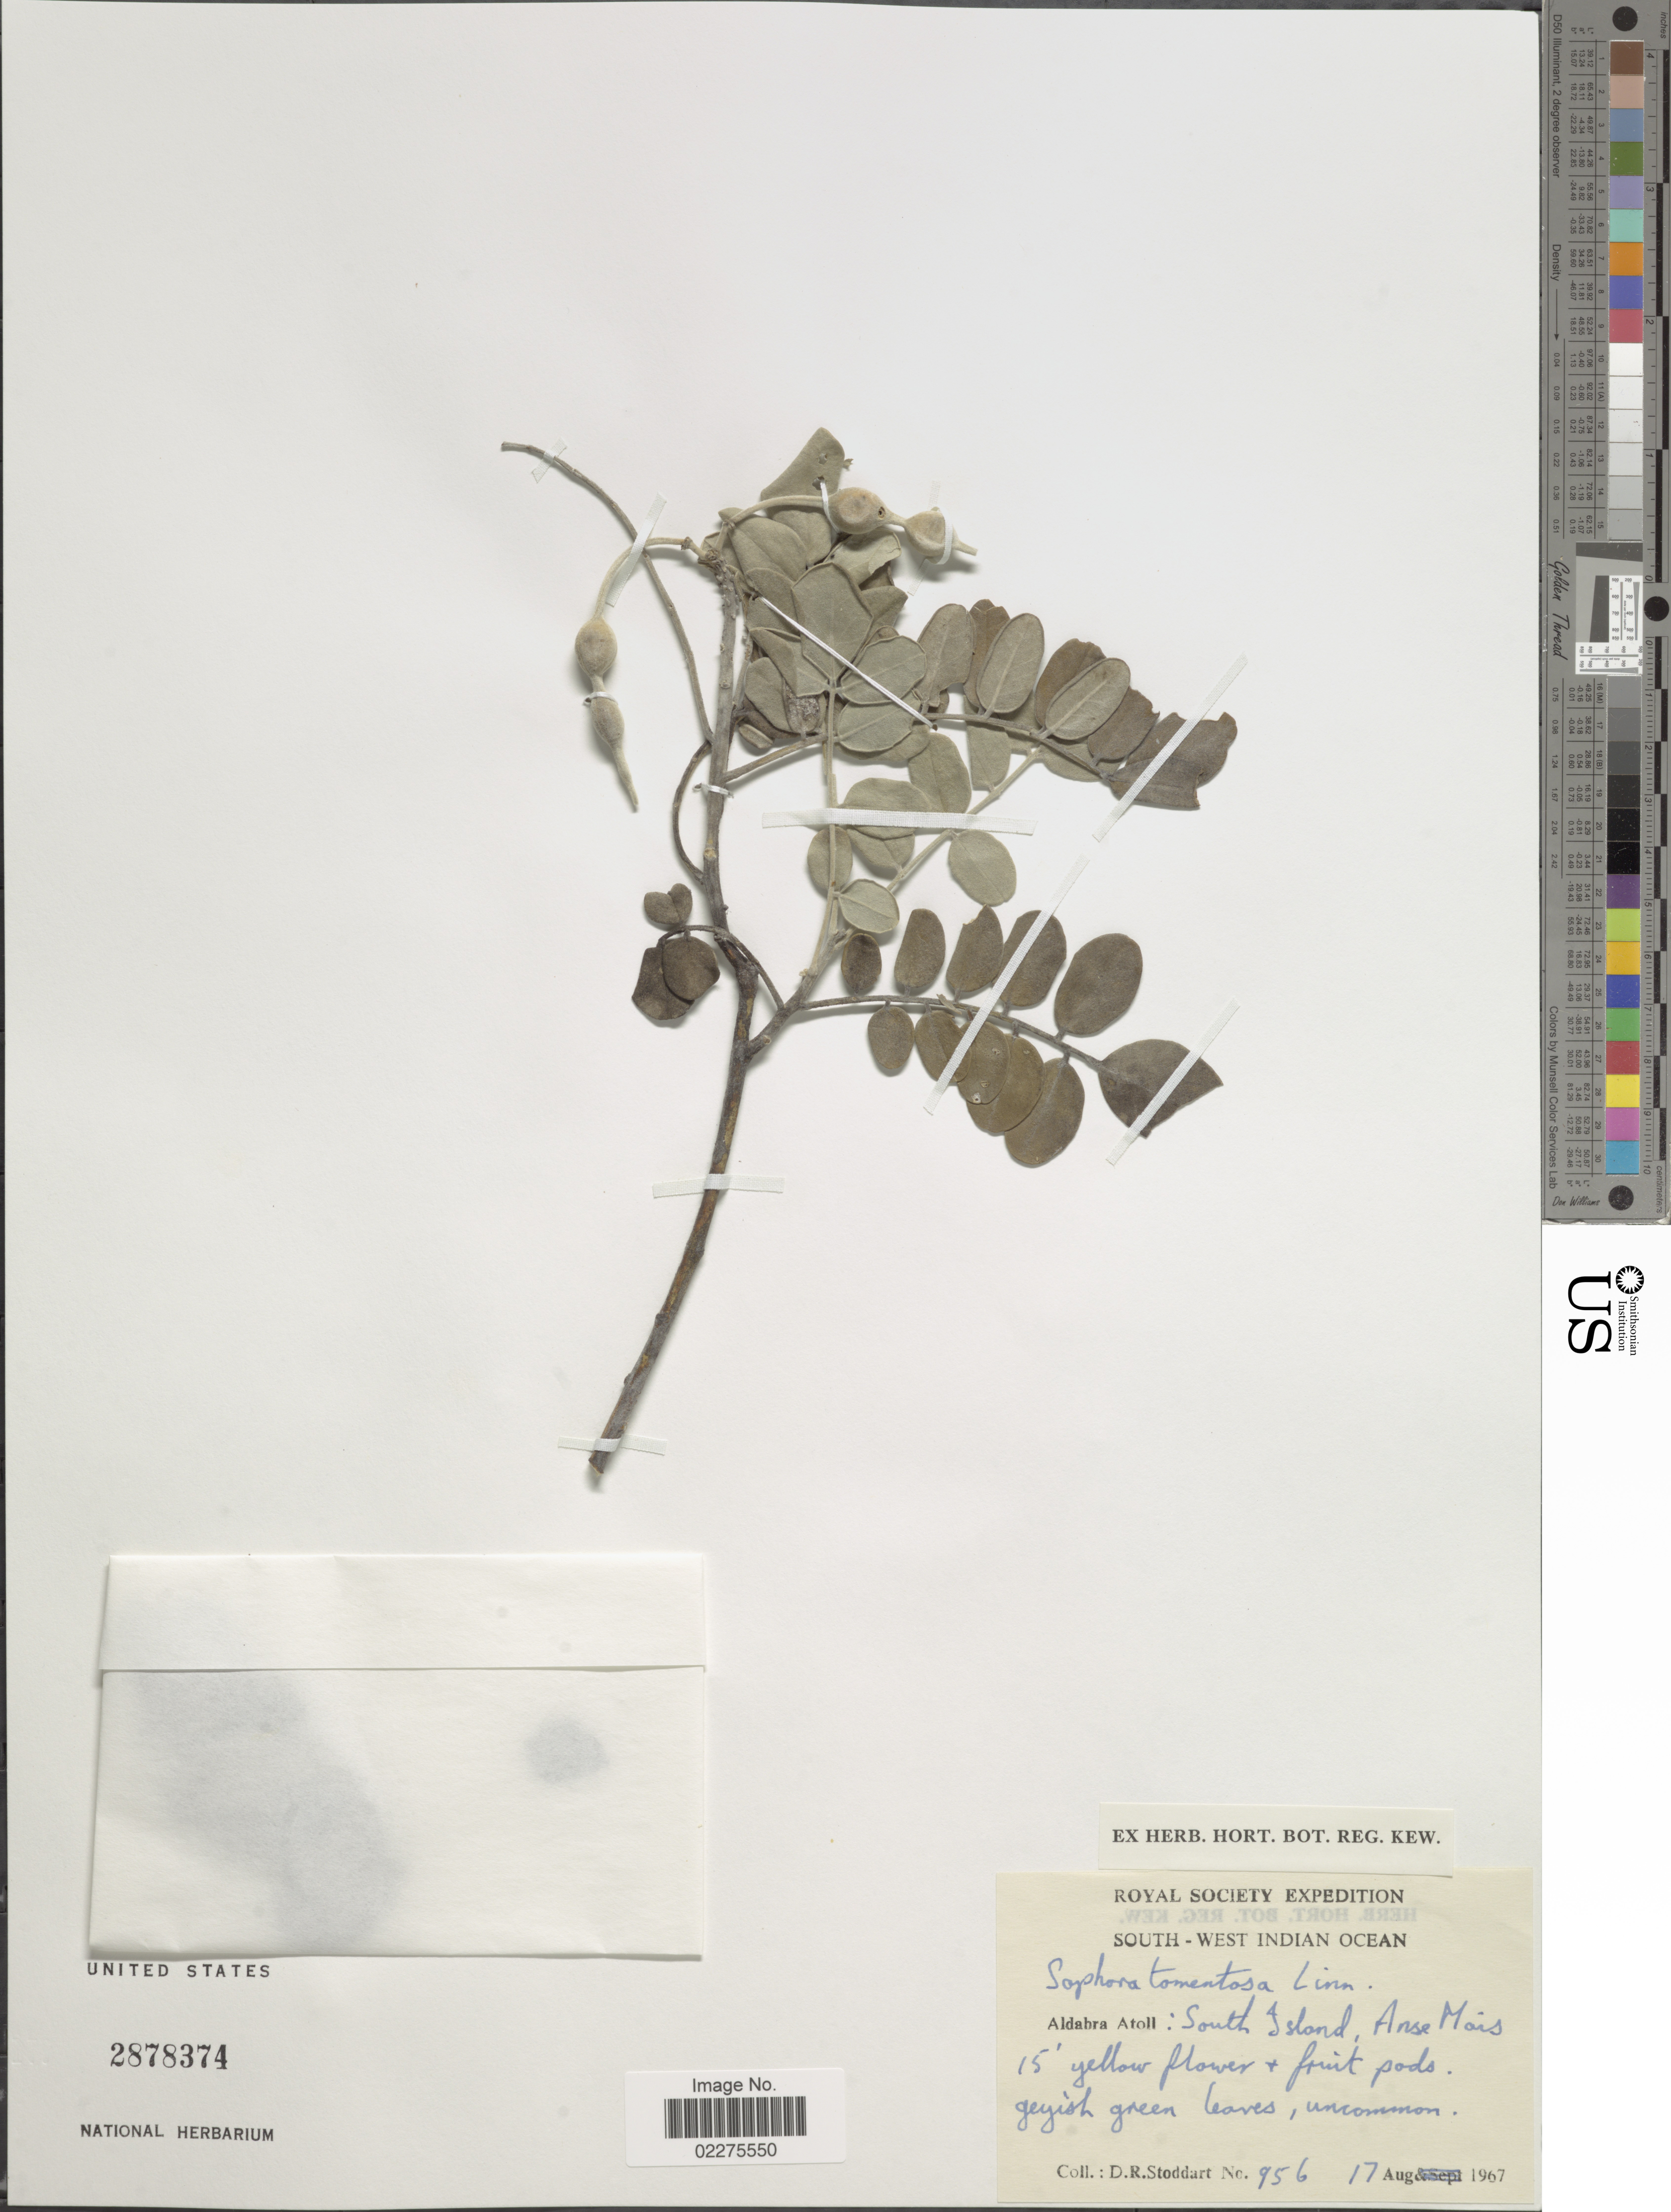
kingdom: Plantae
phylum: Tracheophyta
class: Magnoliopsida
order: Fabales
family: Fabaceae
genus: Sophora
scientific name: Sophora tomentosa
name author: L.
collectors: D. R. Stoddart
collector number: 956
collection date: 1967-08-17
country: Seychelles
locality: South - West Indian Ocean. Aldabra Atoll: South Island, Anse Mais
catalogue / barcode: US 2878374